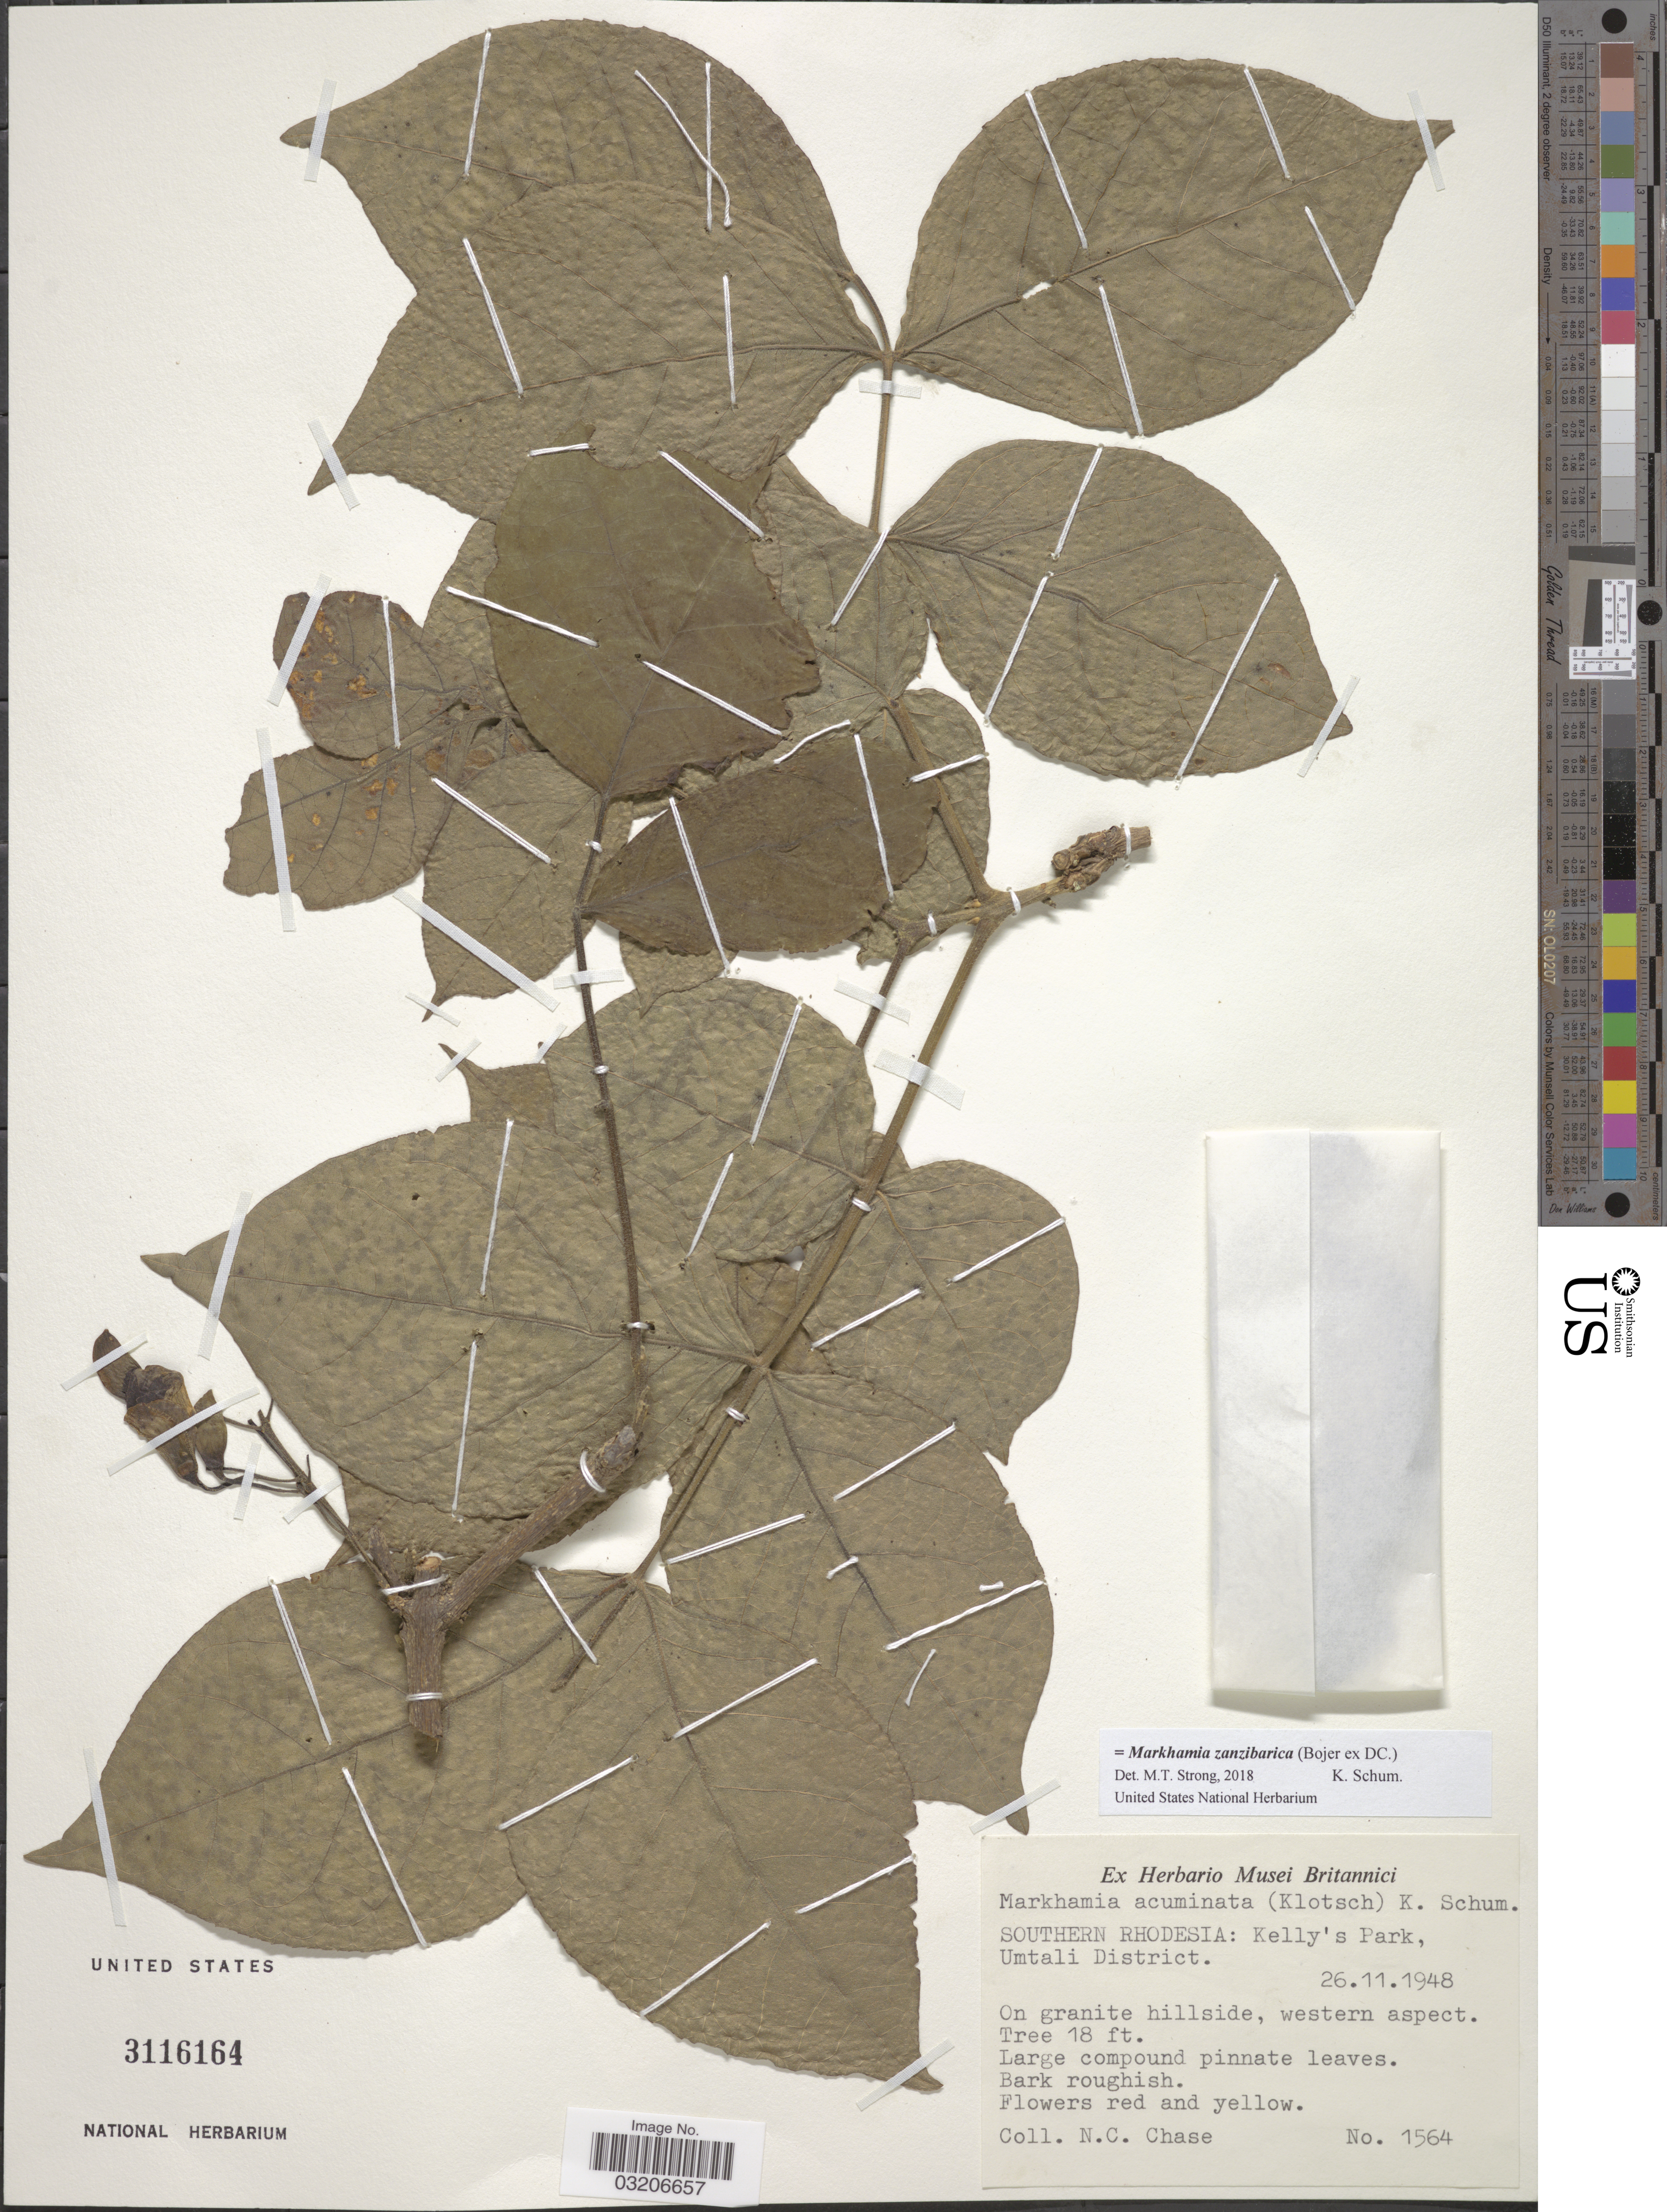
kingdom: Plantae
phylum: Tracheophyta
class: Magnoliopsida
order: Lamiales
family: Bignoniaceae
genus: Markhamia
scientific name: Markhamia zanzibarica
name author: (Bojer ex DC.) K. Schum.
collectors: N. C. Chase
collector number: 1564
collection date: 1948-11-26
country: Zimbabwe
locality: Southern Rhodesia: Kelly's Park, Umtali District. On granite hillside, western aspect.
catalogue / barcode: US 3116164